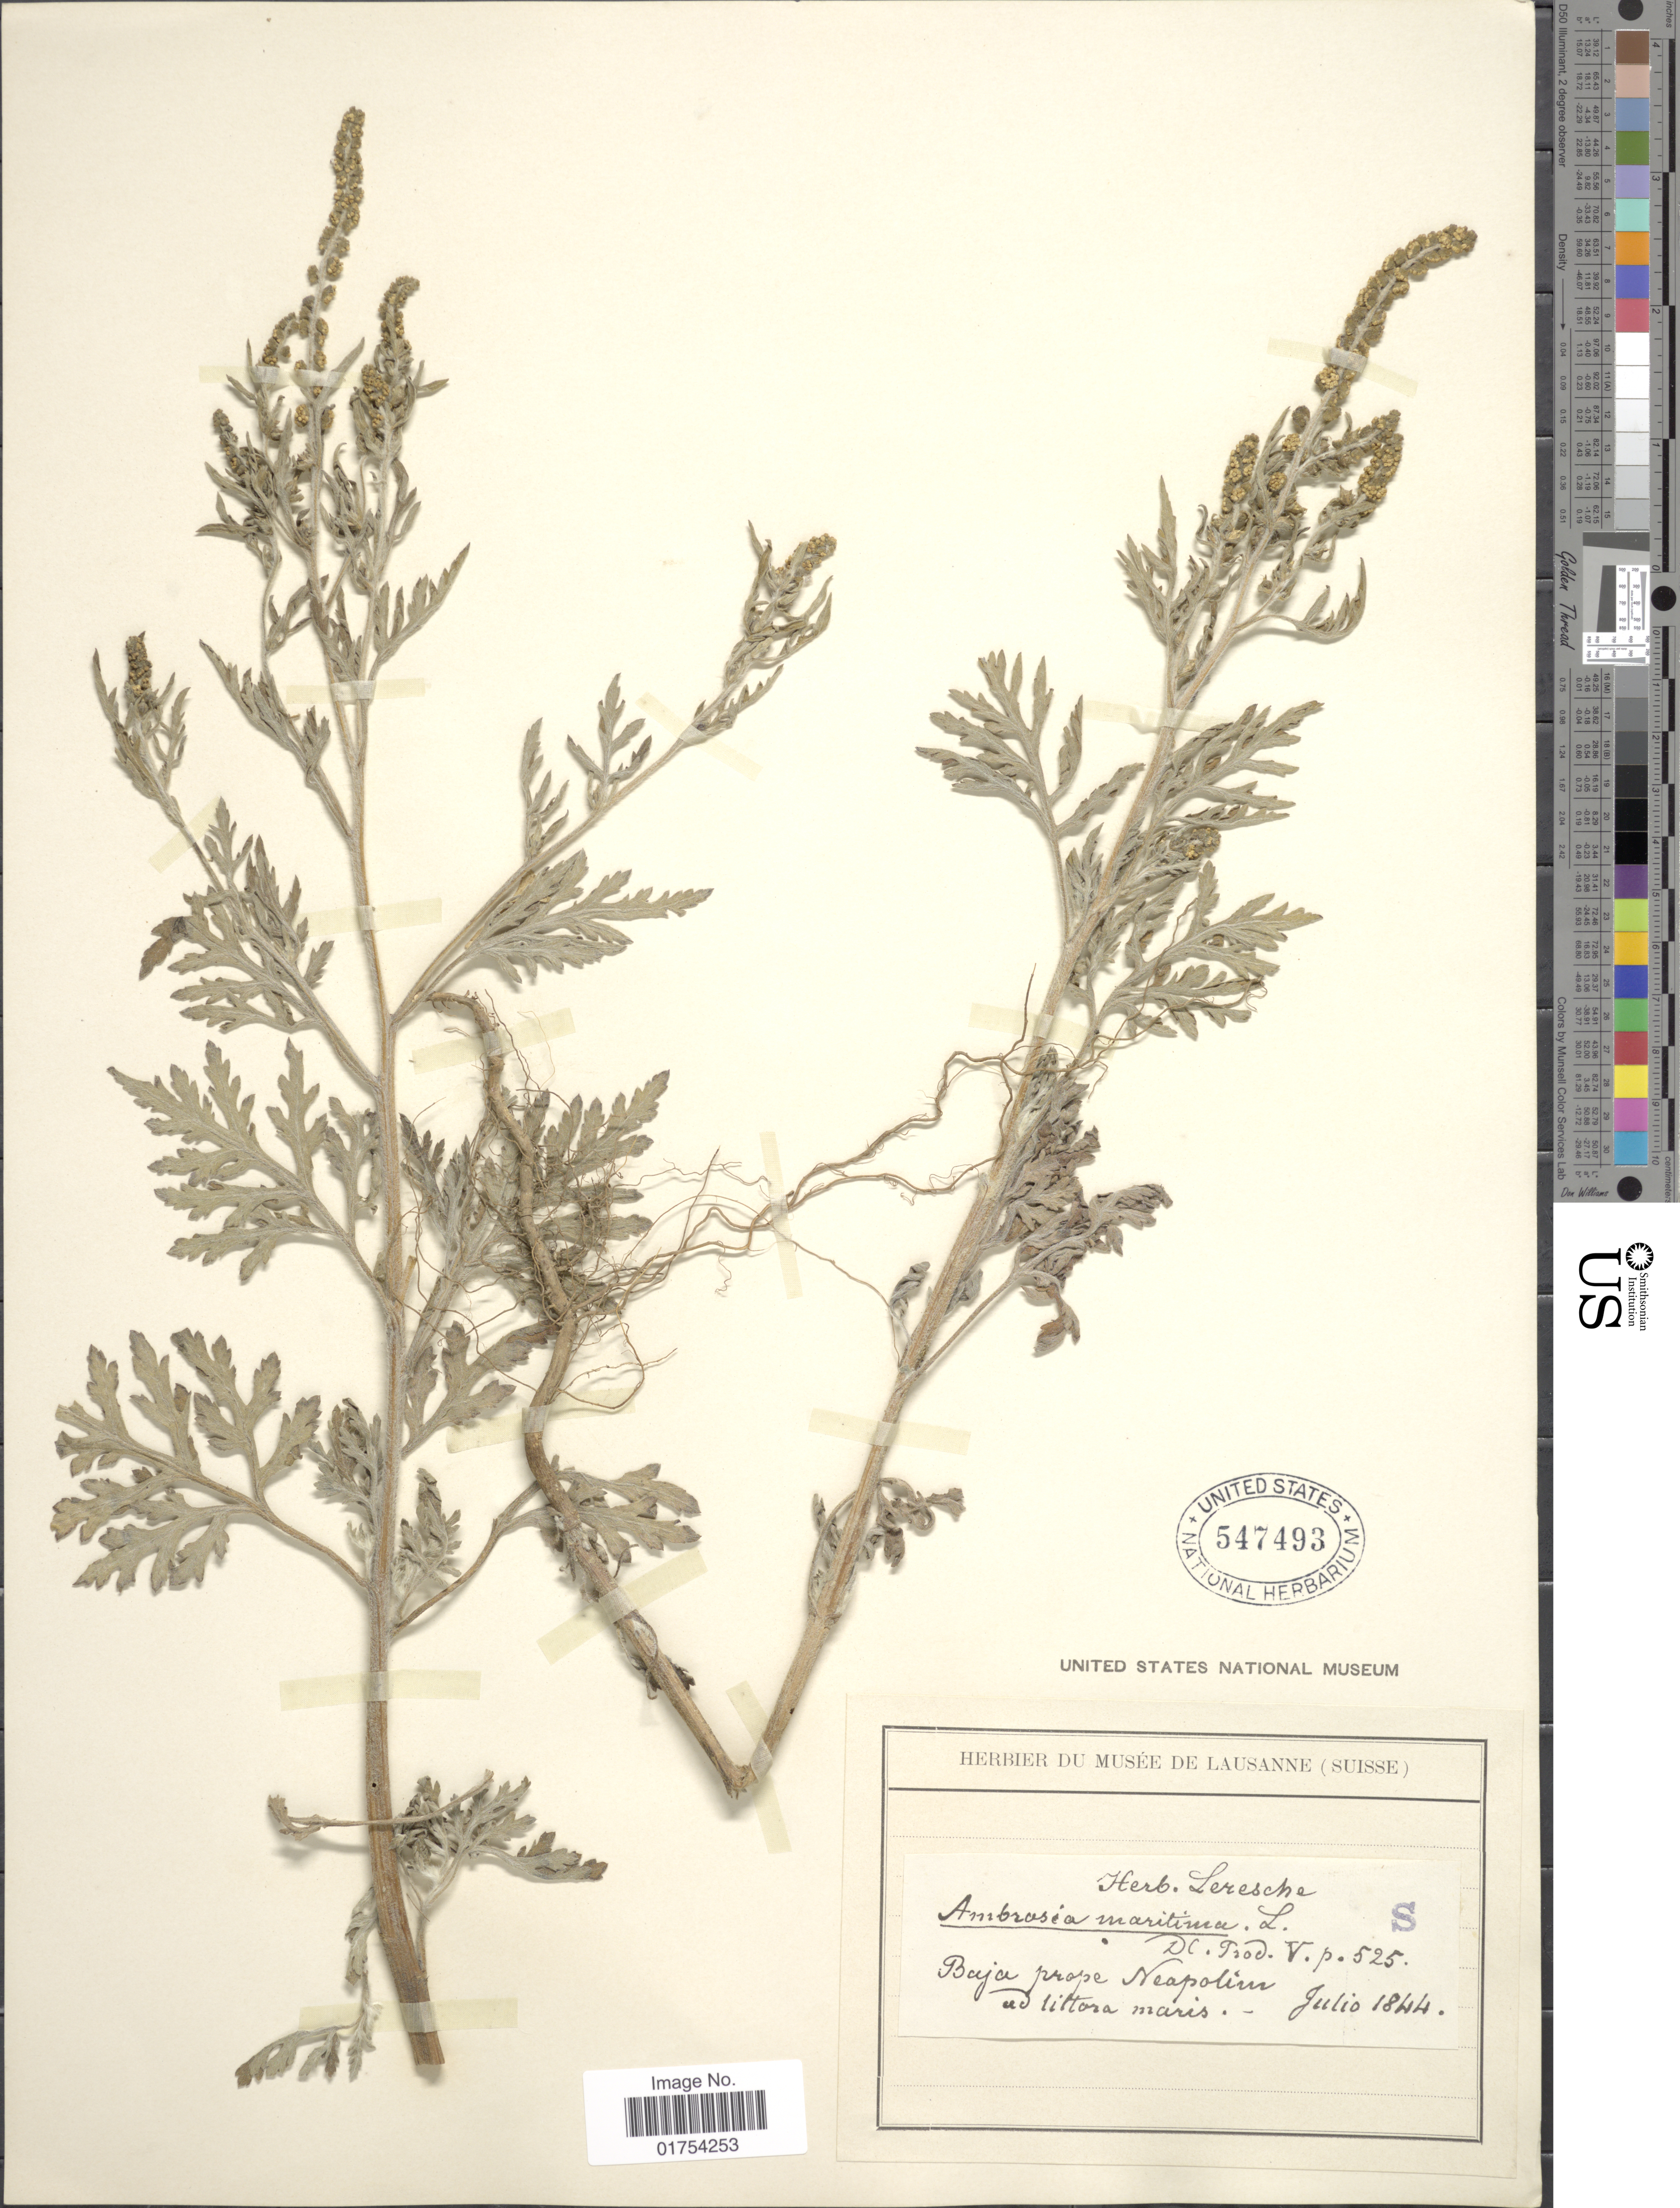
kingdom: Plantae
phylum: Tracheophyta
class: Magnoliopsida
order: Asterales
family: Asteraceae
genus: Ambrosia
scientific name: Ambrosia maritima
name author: L.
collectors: ex herb. Leresche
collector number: S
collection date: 1844-07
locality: Baja prope Neapolin ad littora maris [interpreted]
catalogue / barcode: US 547493